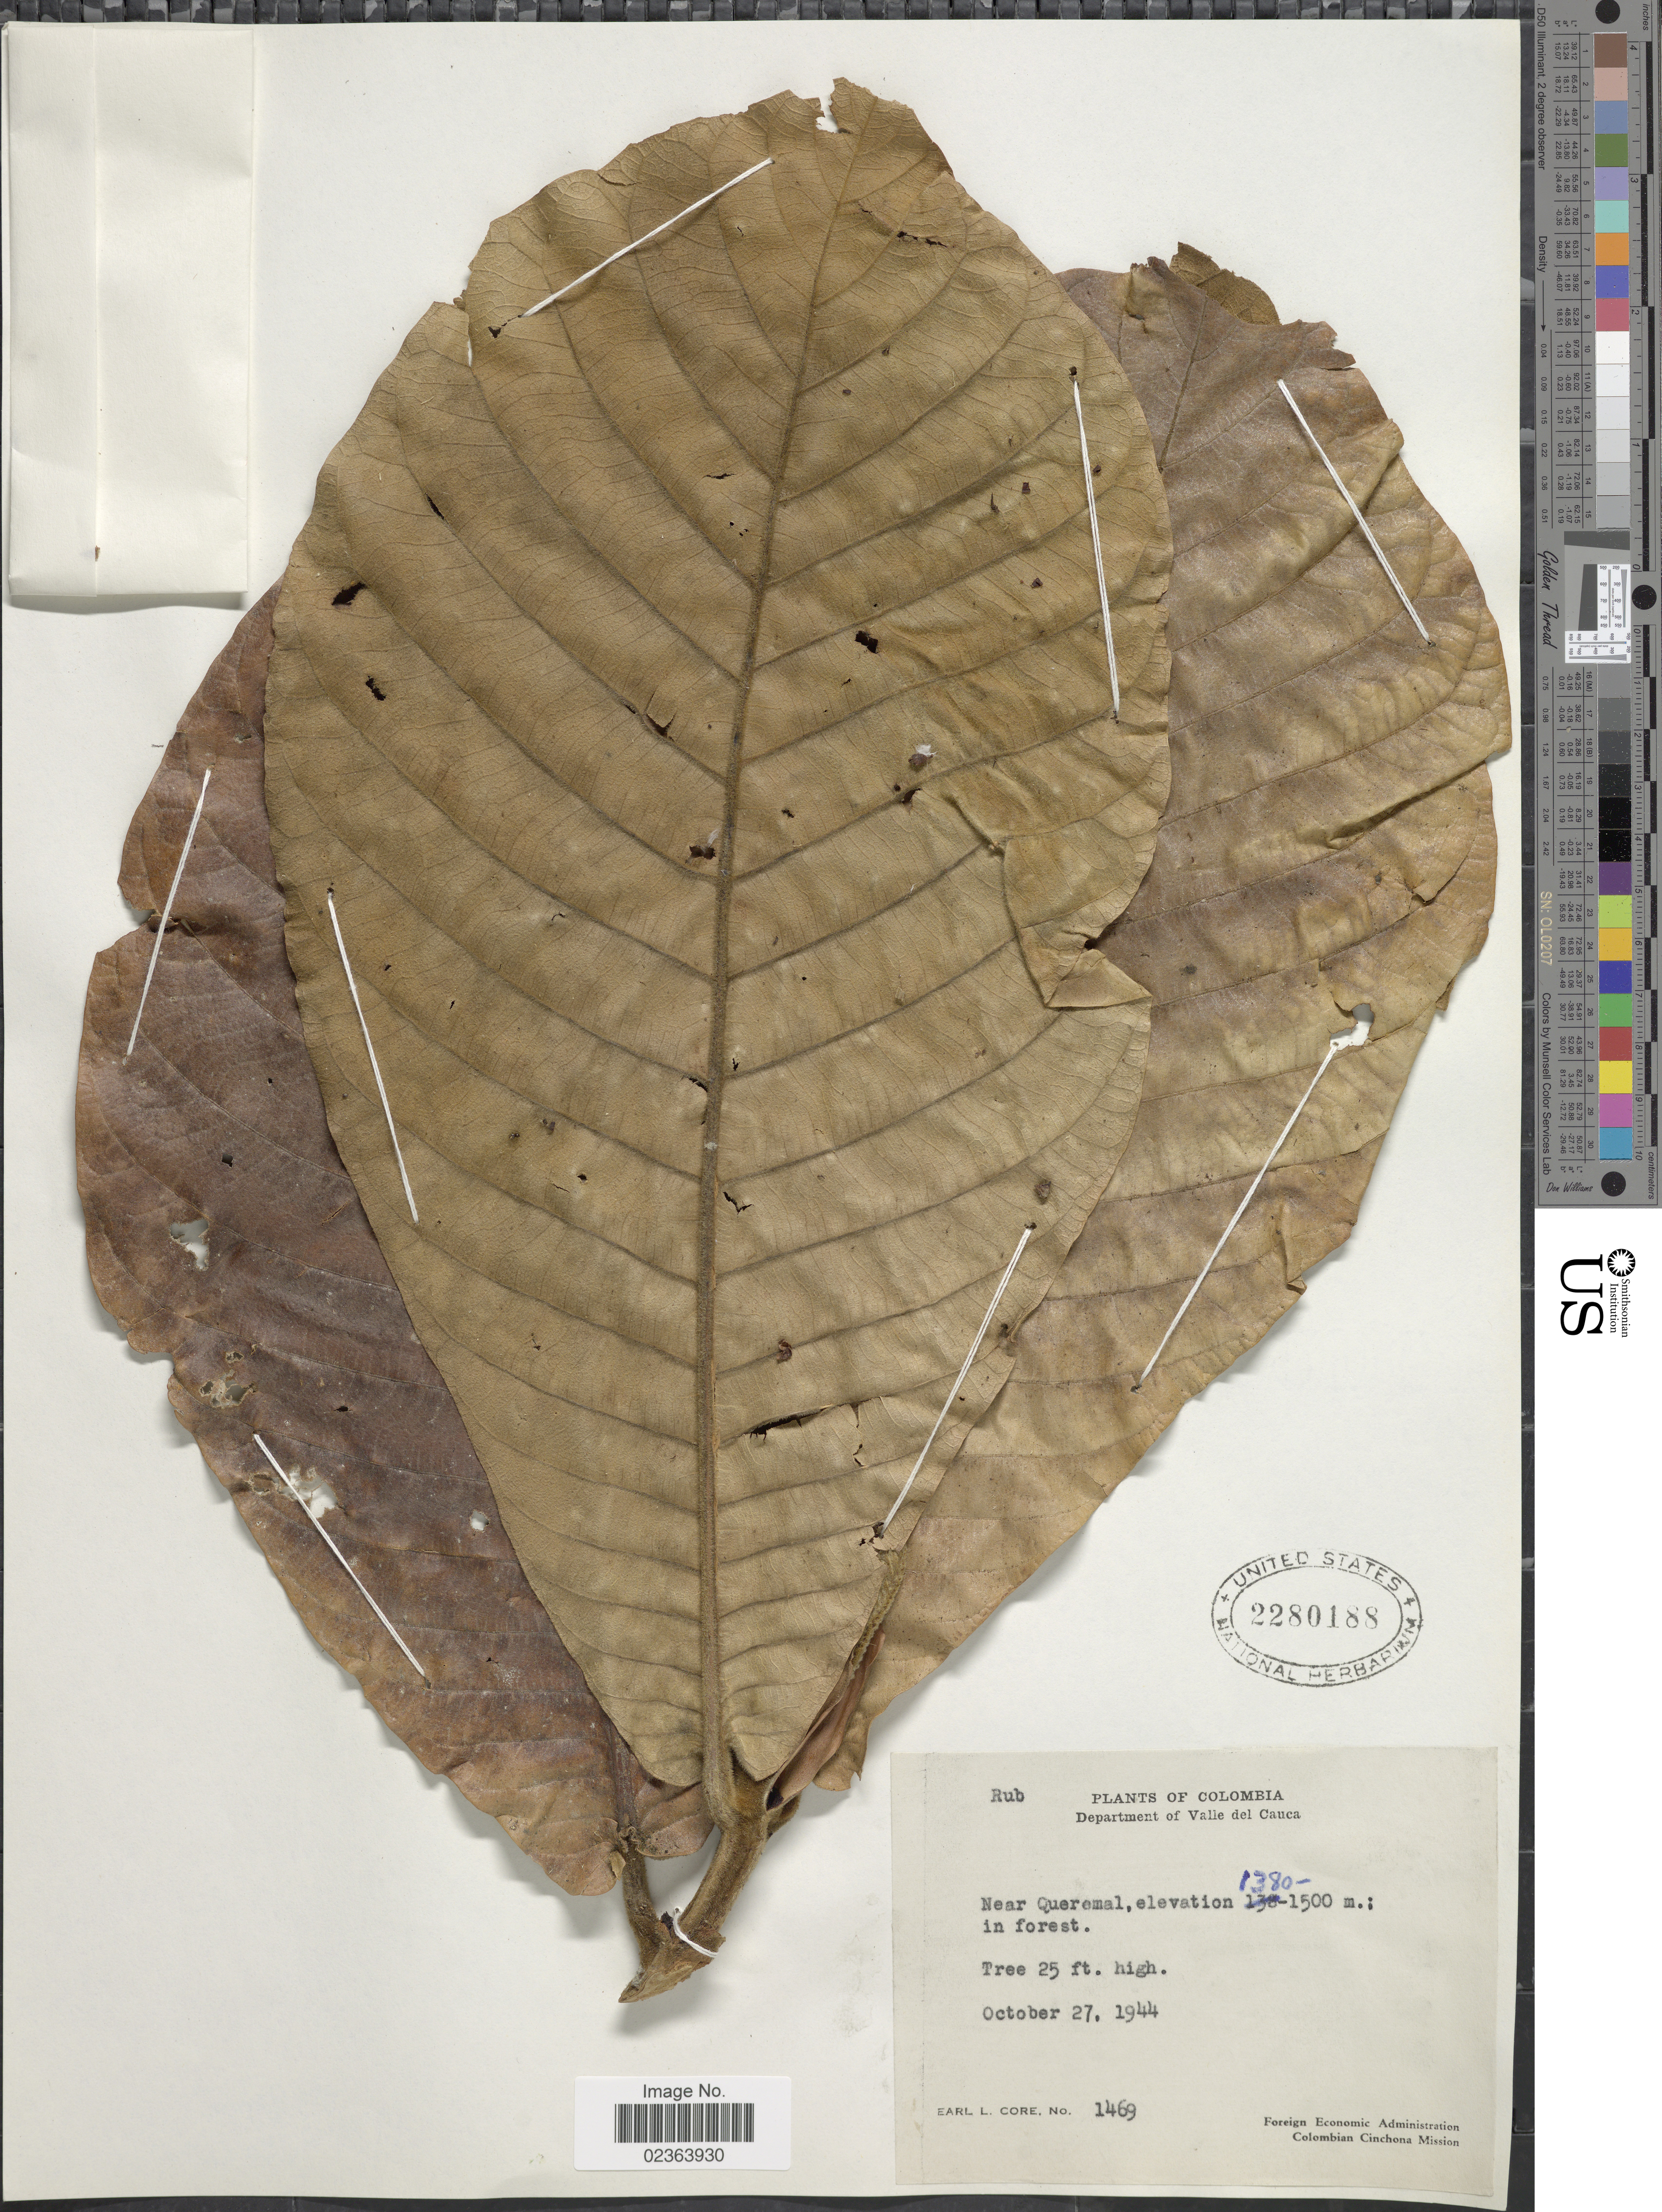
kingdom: Plantae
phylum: Tracheophyta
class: Magnoliopsida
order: Gentianales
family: Rubiaceae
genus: Elaeagia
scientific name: Elaeagia sp.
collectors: E. L. Core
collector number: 1469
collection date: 1944-10-27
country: Colombia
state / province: Valle del Cauca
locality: Department of Valle del Cauca, Near Queremal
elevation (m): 1380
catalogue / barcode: US 2280188